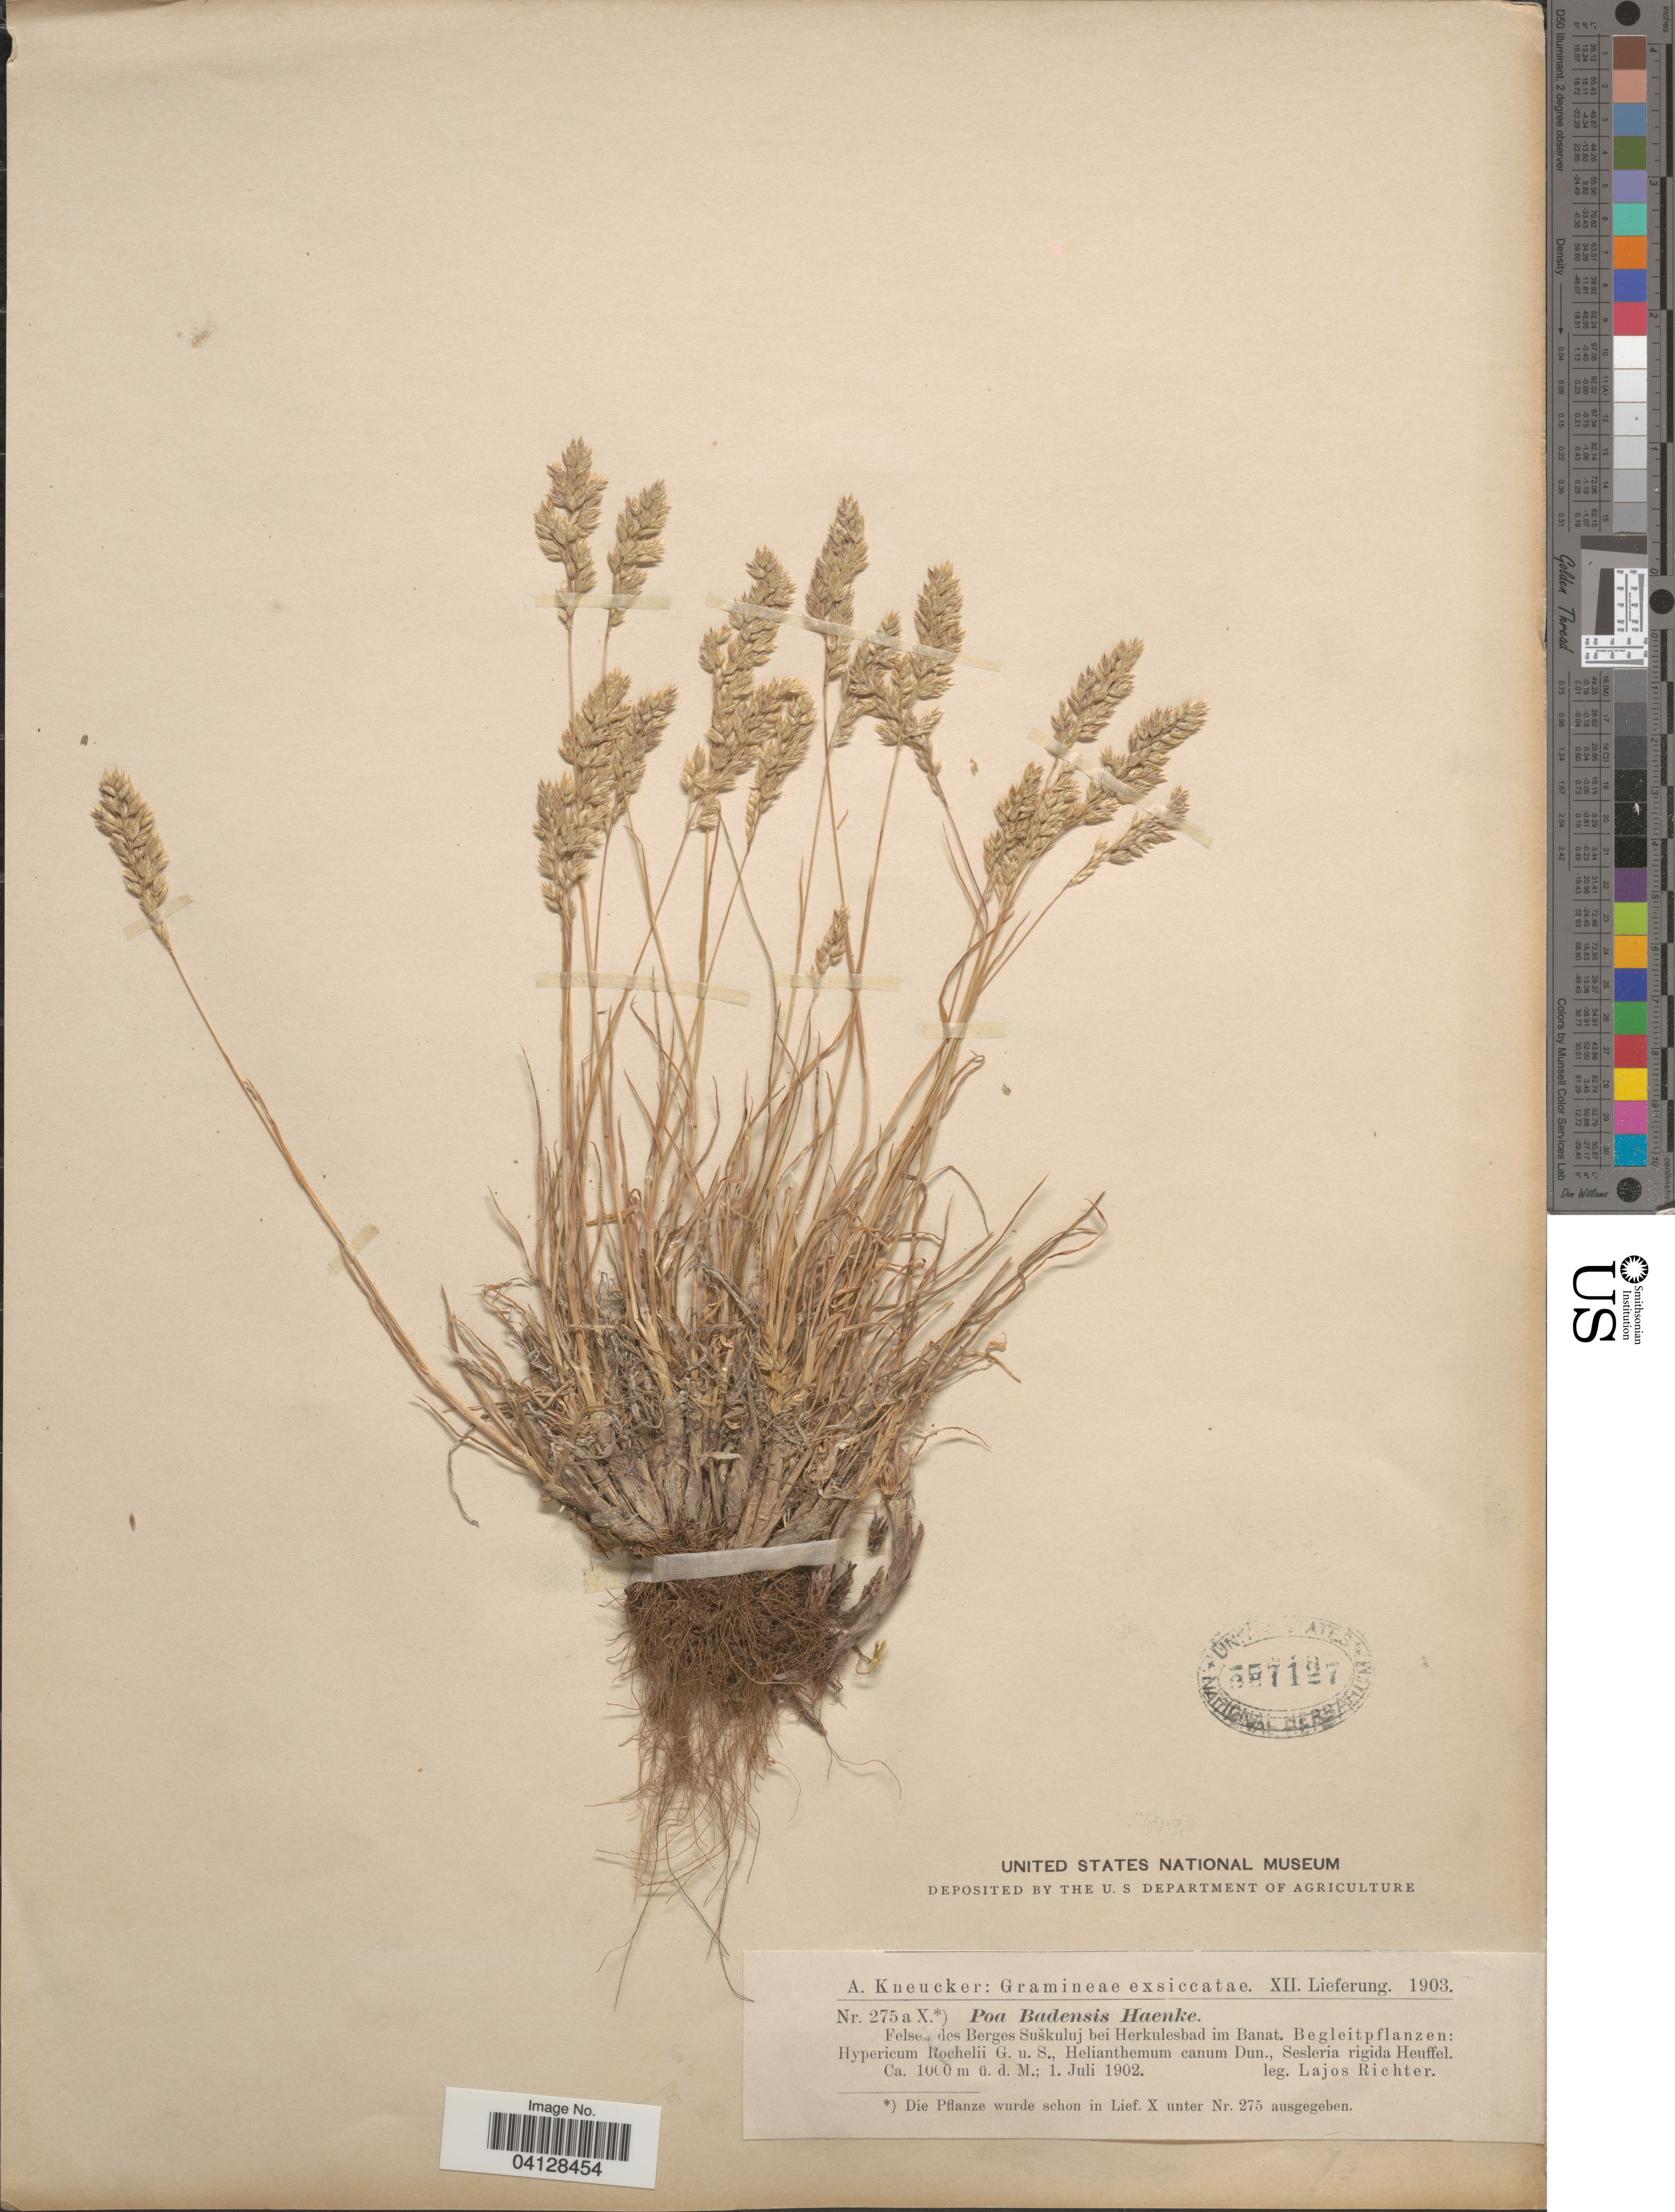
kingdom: Plantae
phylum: Tracheophyta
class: Liliopsida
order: Poales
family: Poaceae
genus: Poa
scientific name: Poa badensis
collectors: L. Richter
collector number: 275aX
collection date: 1902-07-01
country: Romania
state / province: Caras-Severin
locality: Felsen des Berges Suškuluj bei Herkulesbad im Banat.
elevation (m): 1000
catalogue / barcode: US 557127